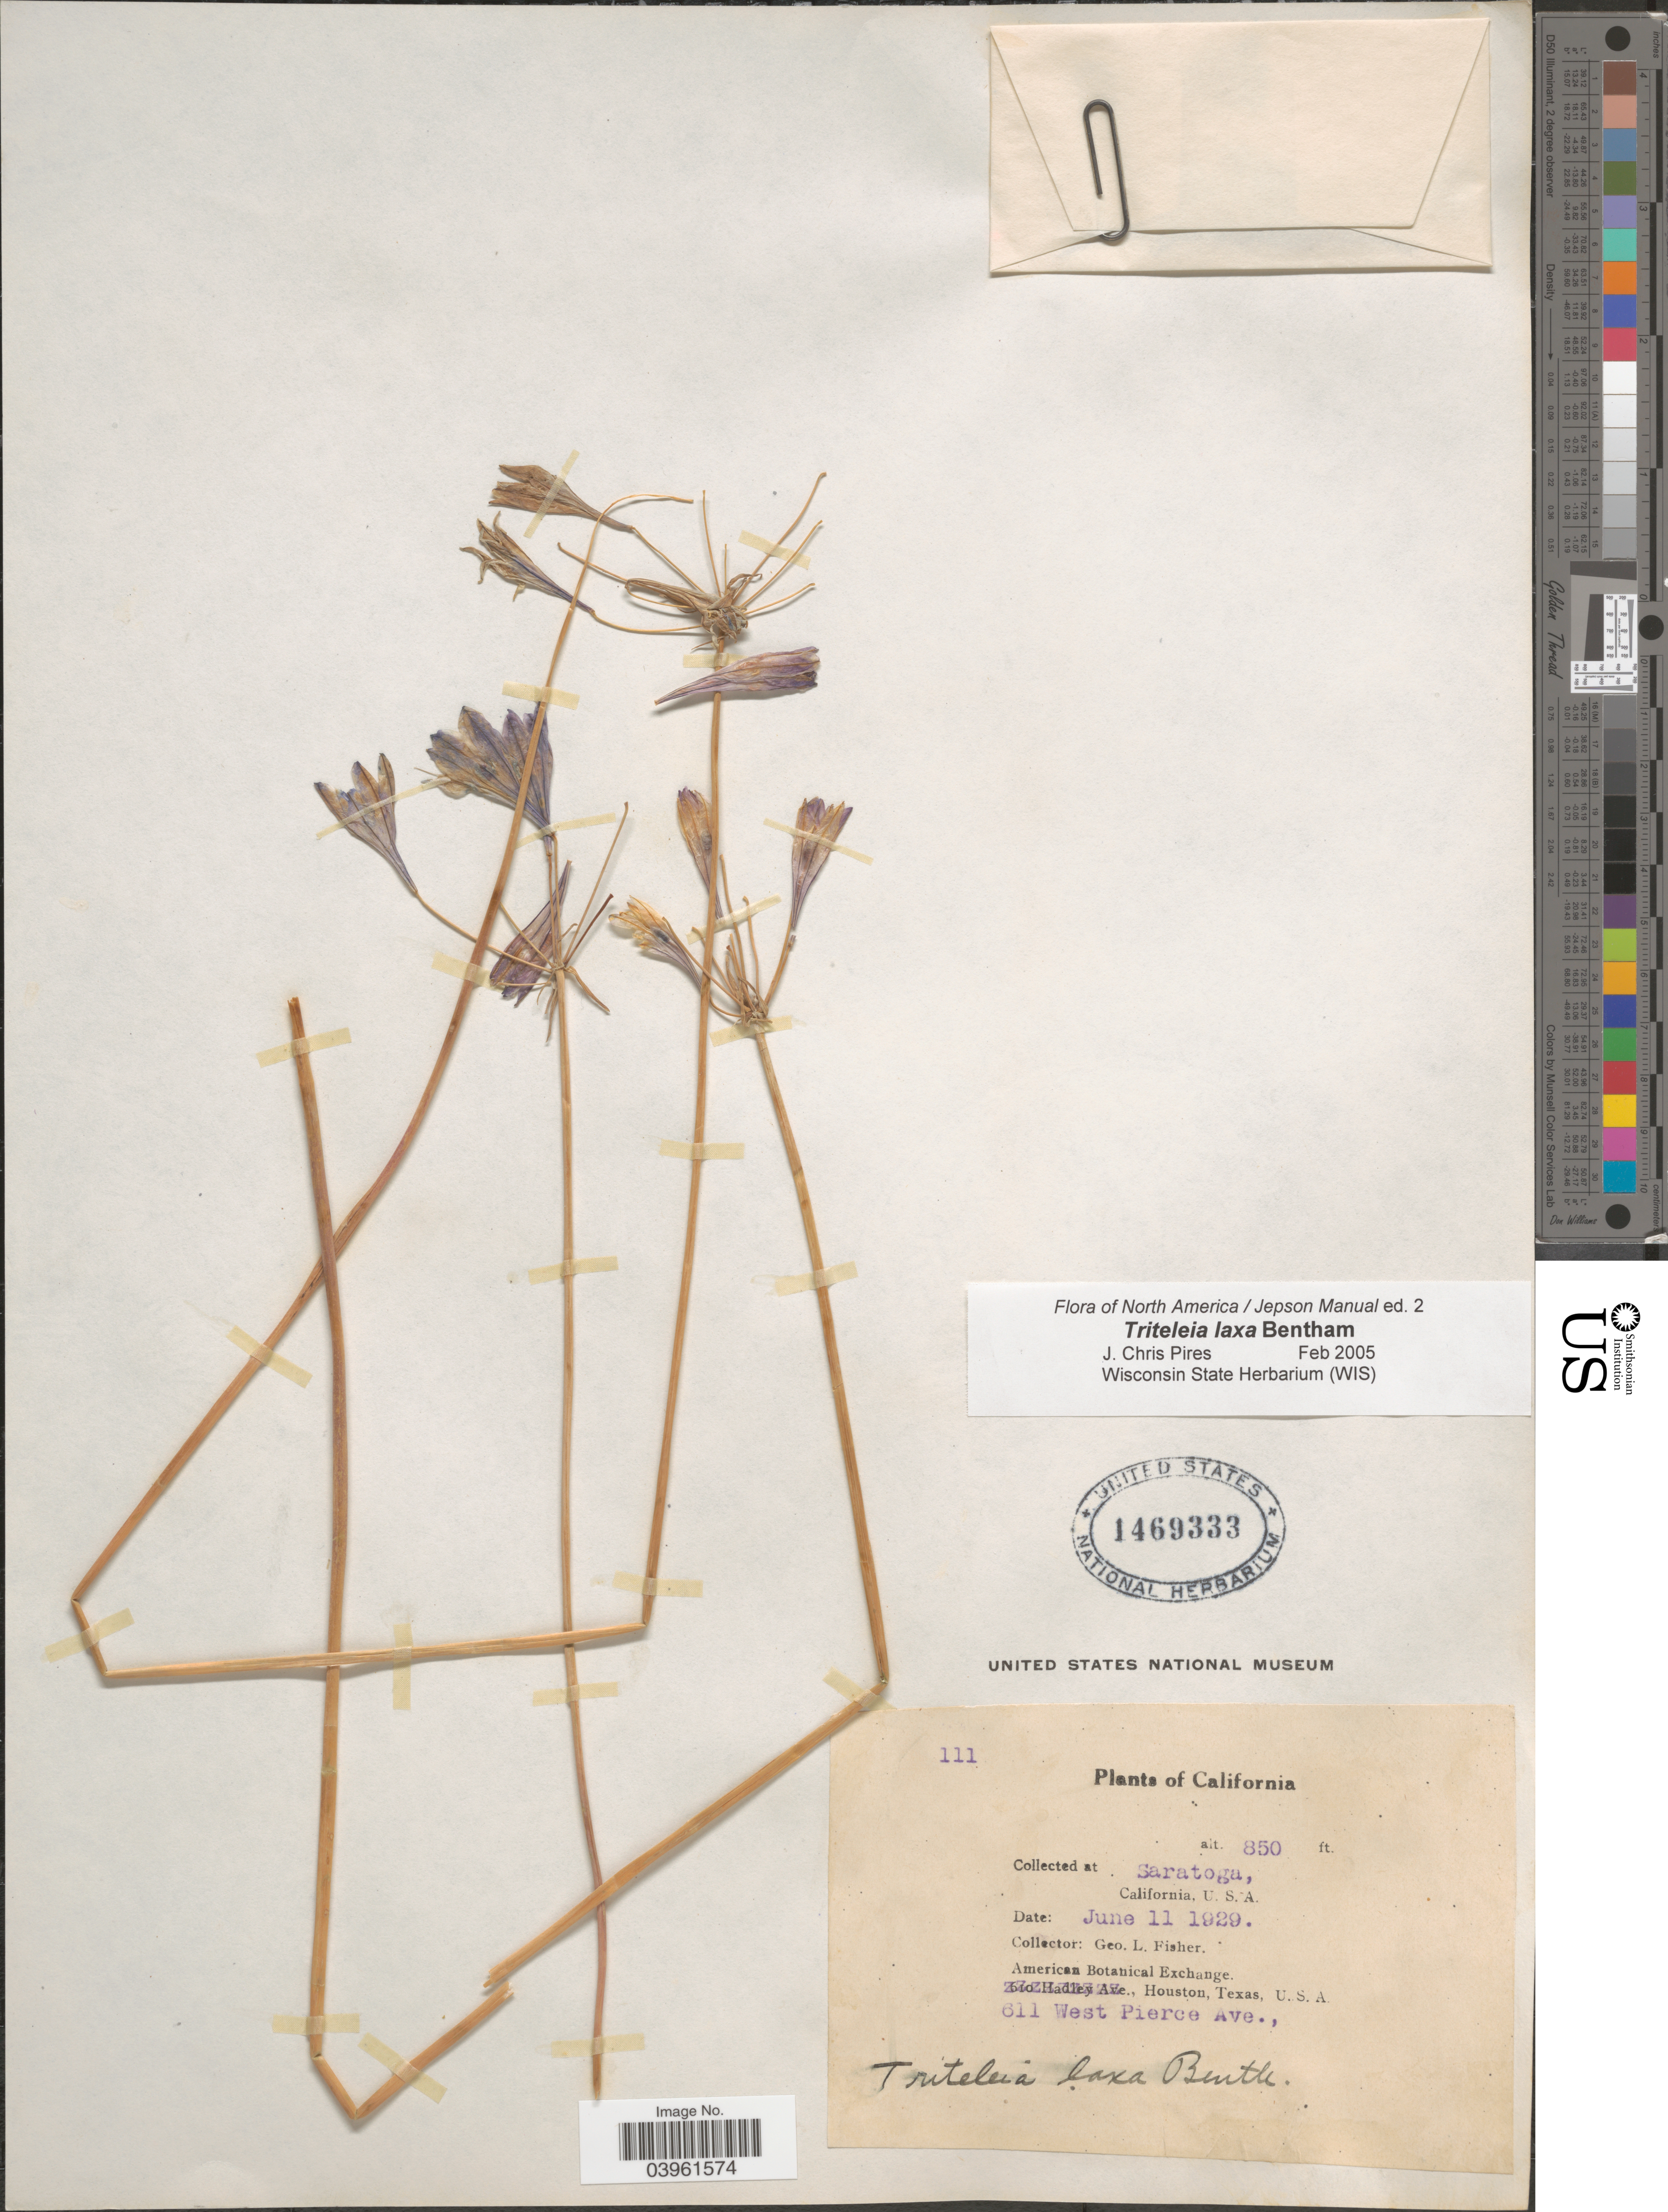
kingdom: Plantae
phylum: Tracheophyta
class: Liliopsida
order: Asparagales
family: Asparagaceae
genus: Triteleia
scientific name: Triteleia laxa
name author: Benth.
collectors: G. L. Fisher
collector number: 111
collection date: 1929-06-11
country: United States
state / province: California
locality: Saratoga.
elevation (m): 259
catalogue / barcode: US 1469333